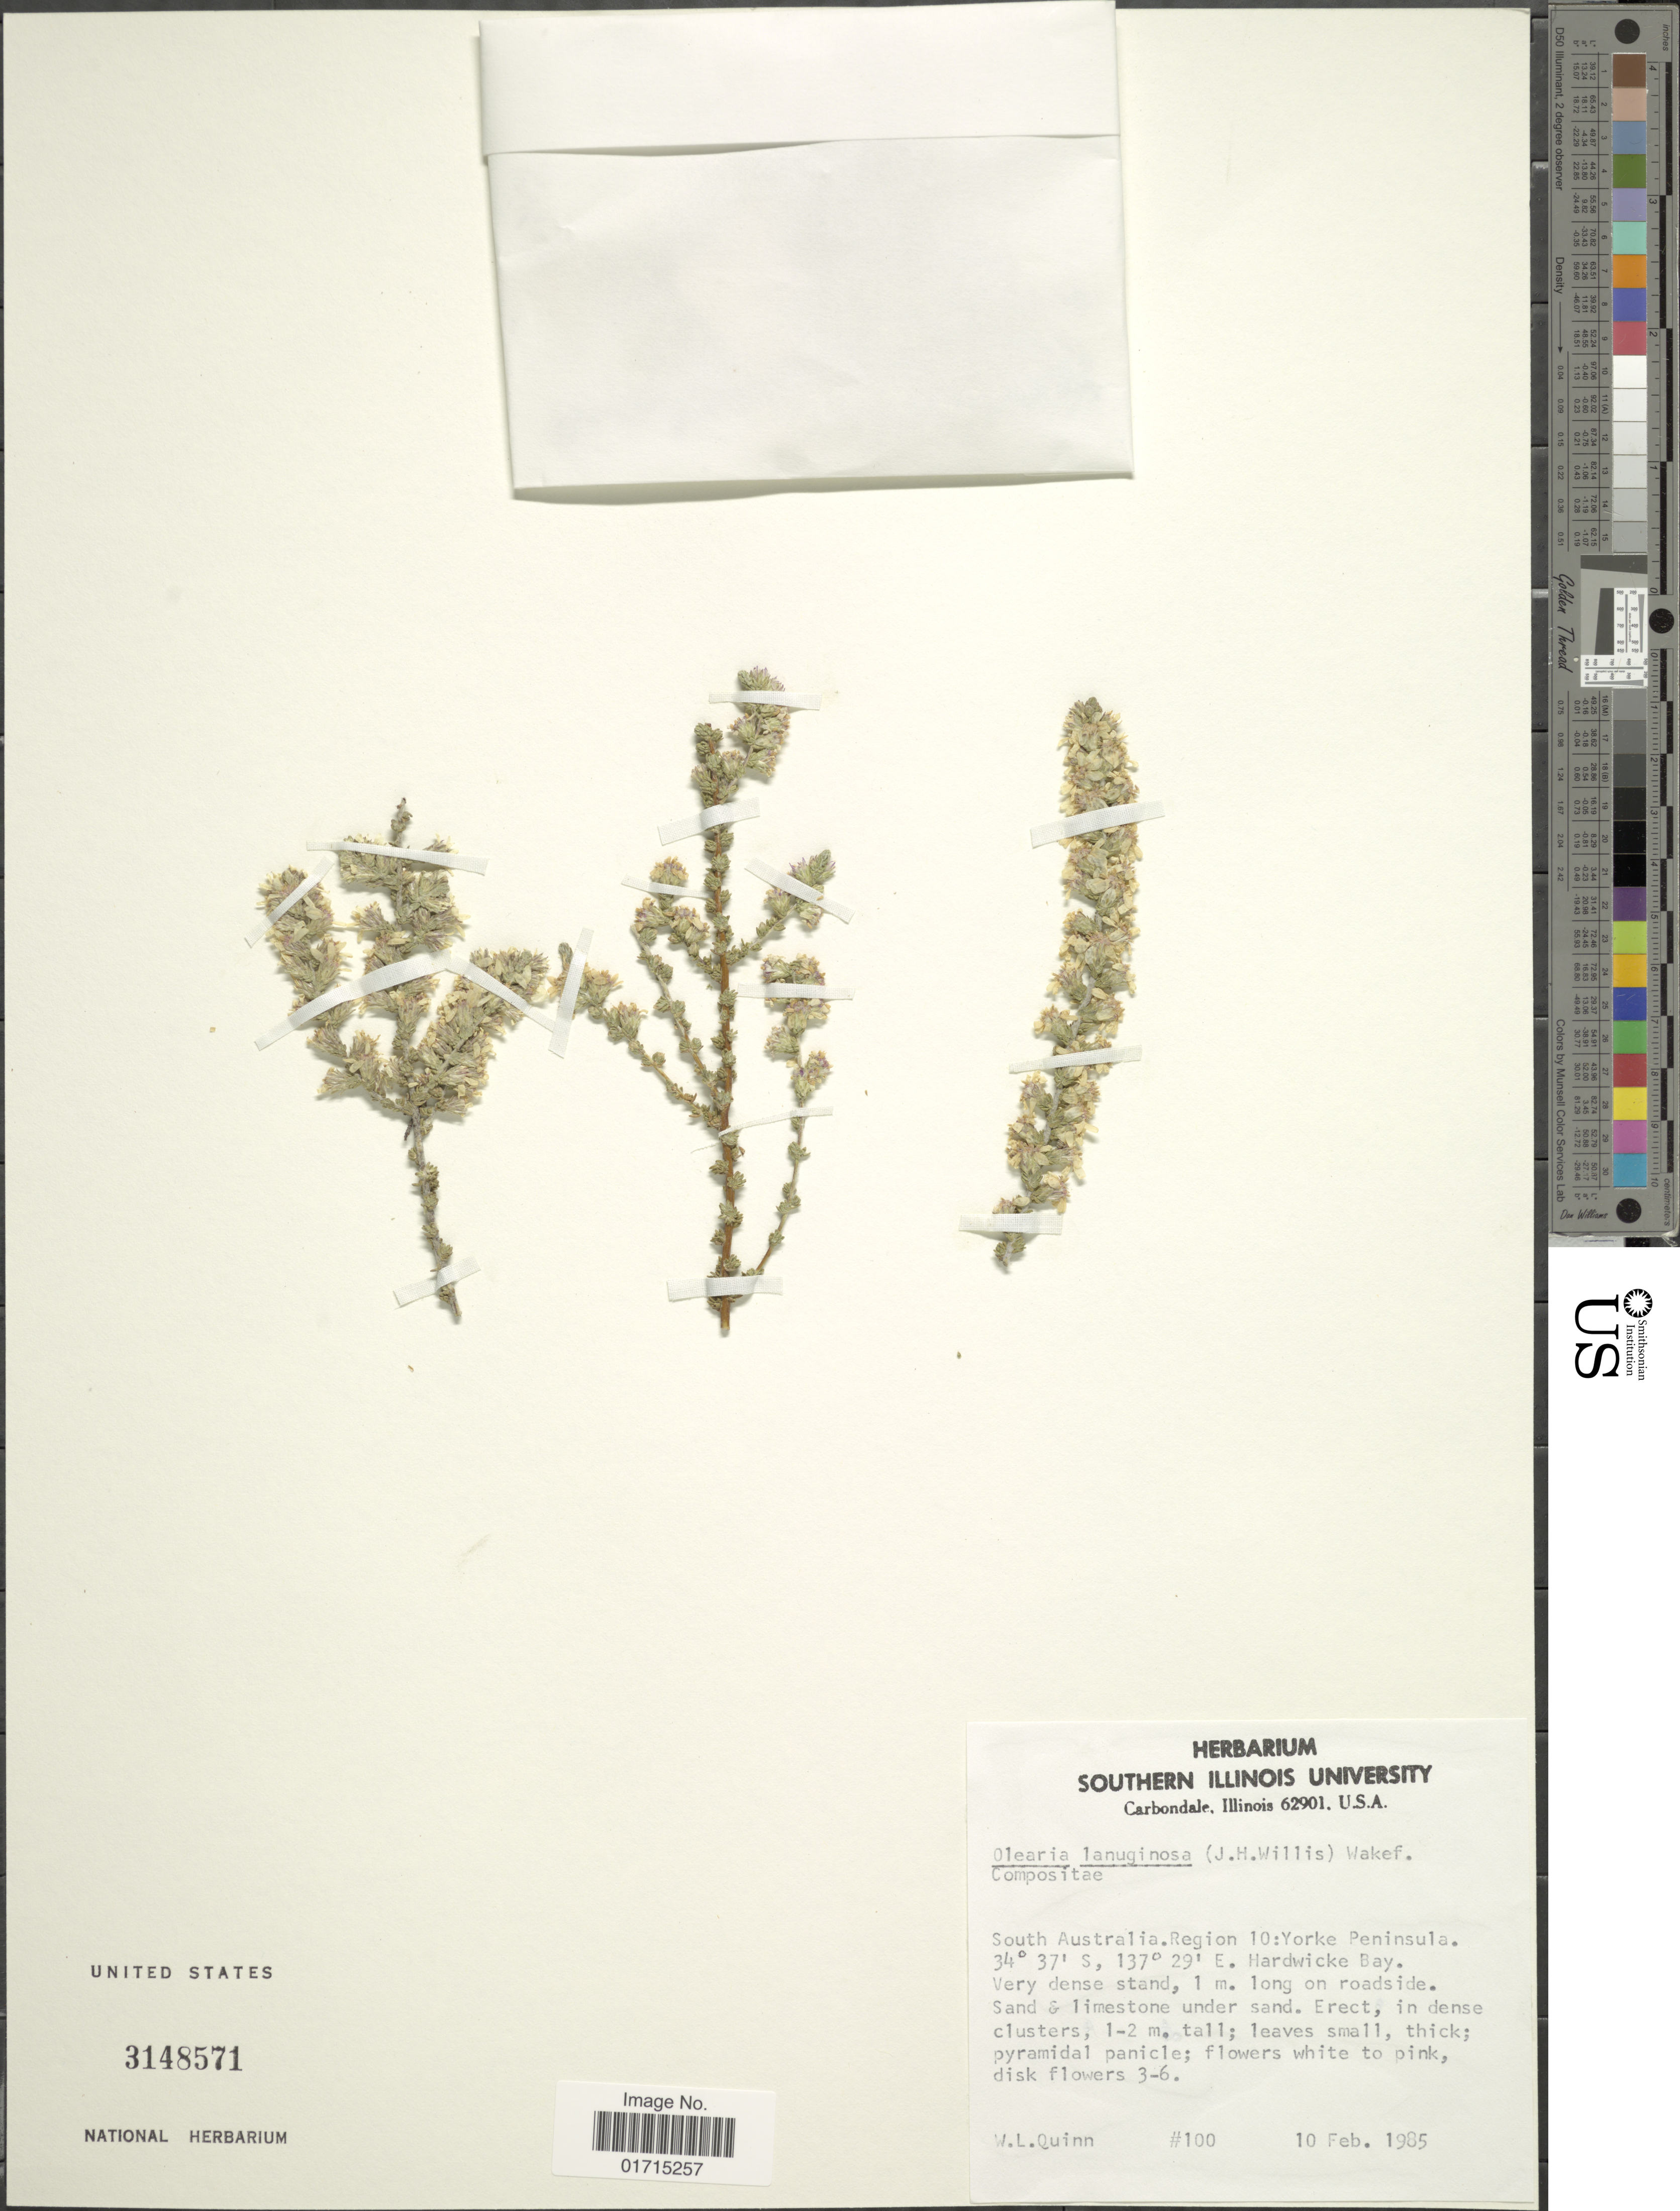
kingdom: Plantae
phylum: Tracheophyta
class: Magnoliopsida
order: Asterales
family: Asteraceae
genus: Olearia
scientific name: Olearia lanuginosa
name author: (J.H. Willis) N.A. Wakef.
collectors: W. Quinn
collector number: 100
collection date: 1985-02-10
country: Australia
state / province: South Australia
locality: Region 10: Yorke Peninsula. Hardwicke Bay.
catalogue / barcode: US 3148571